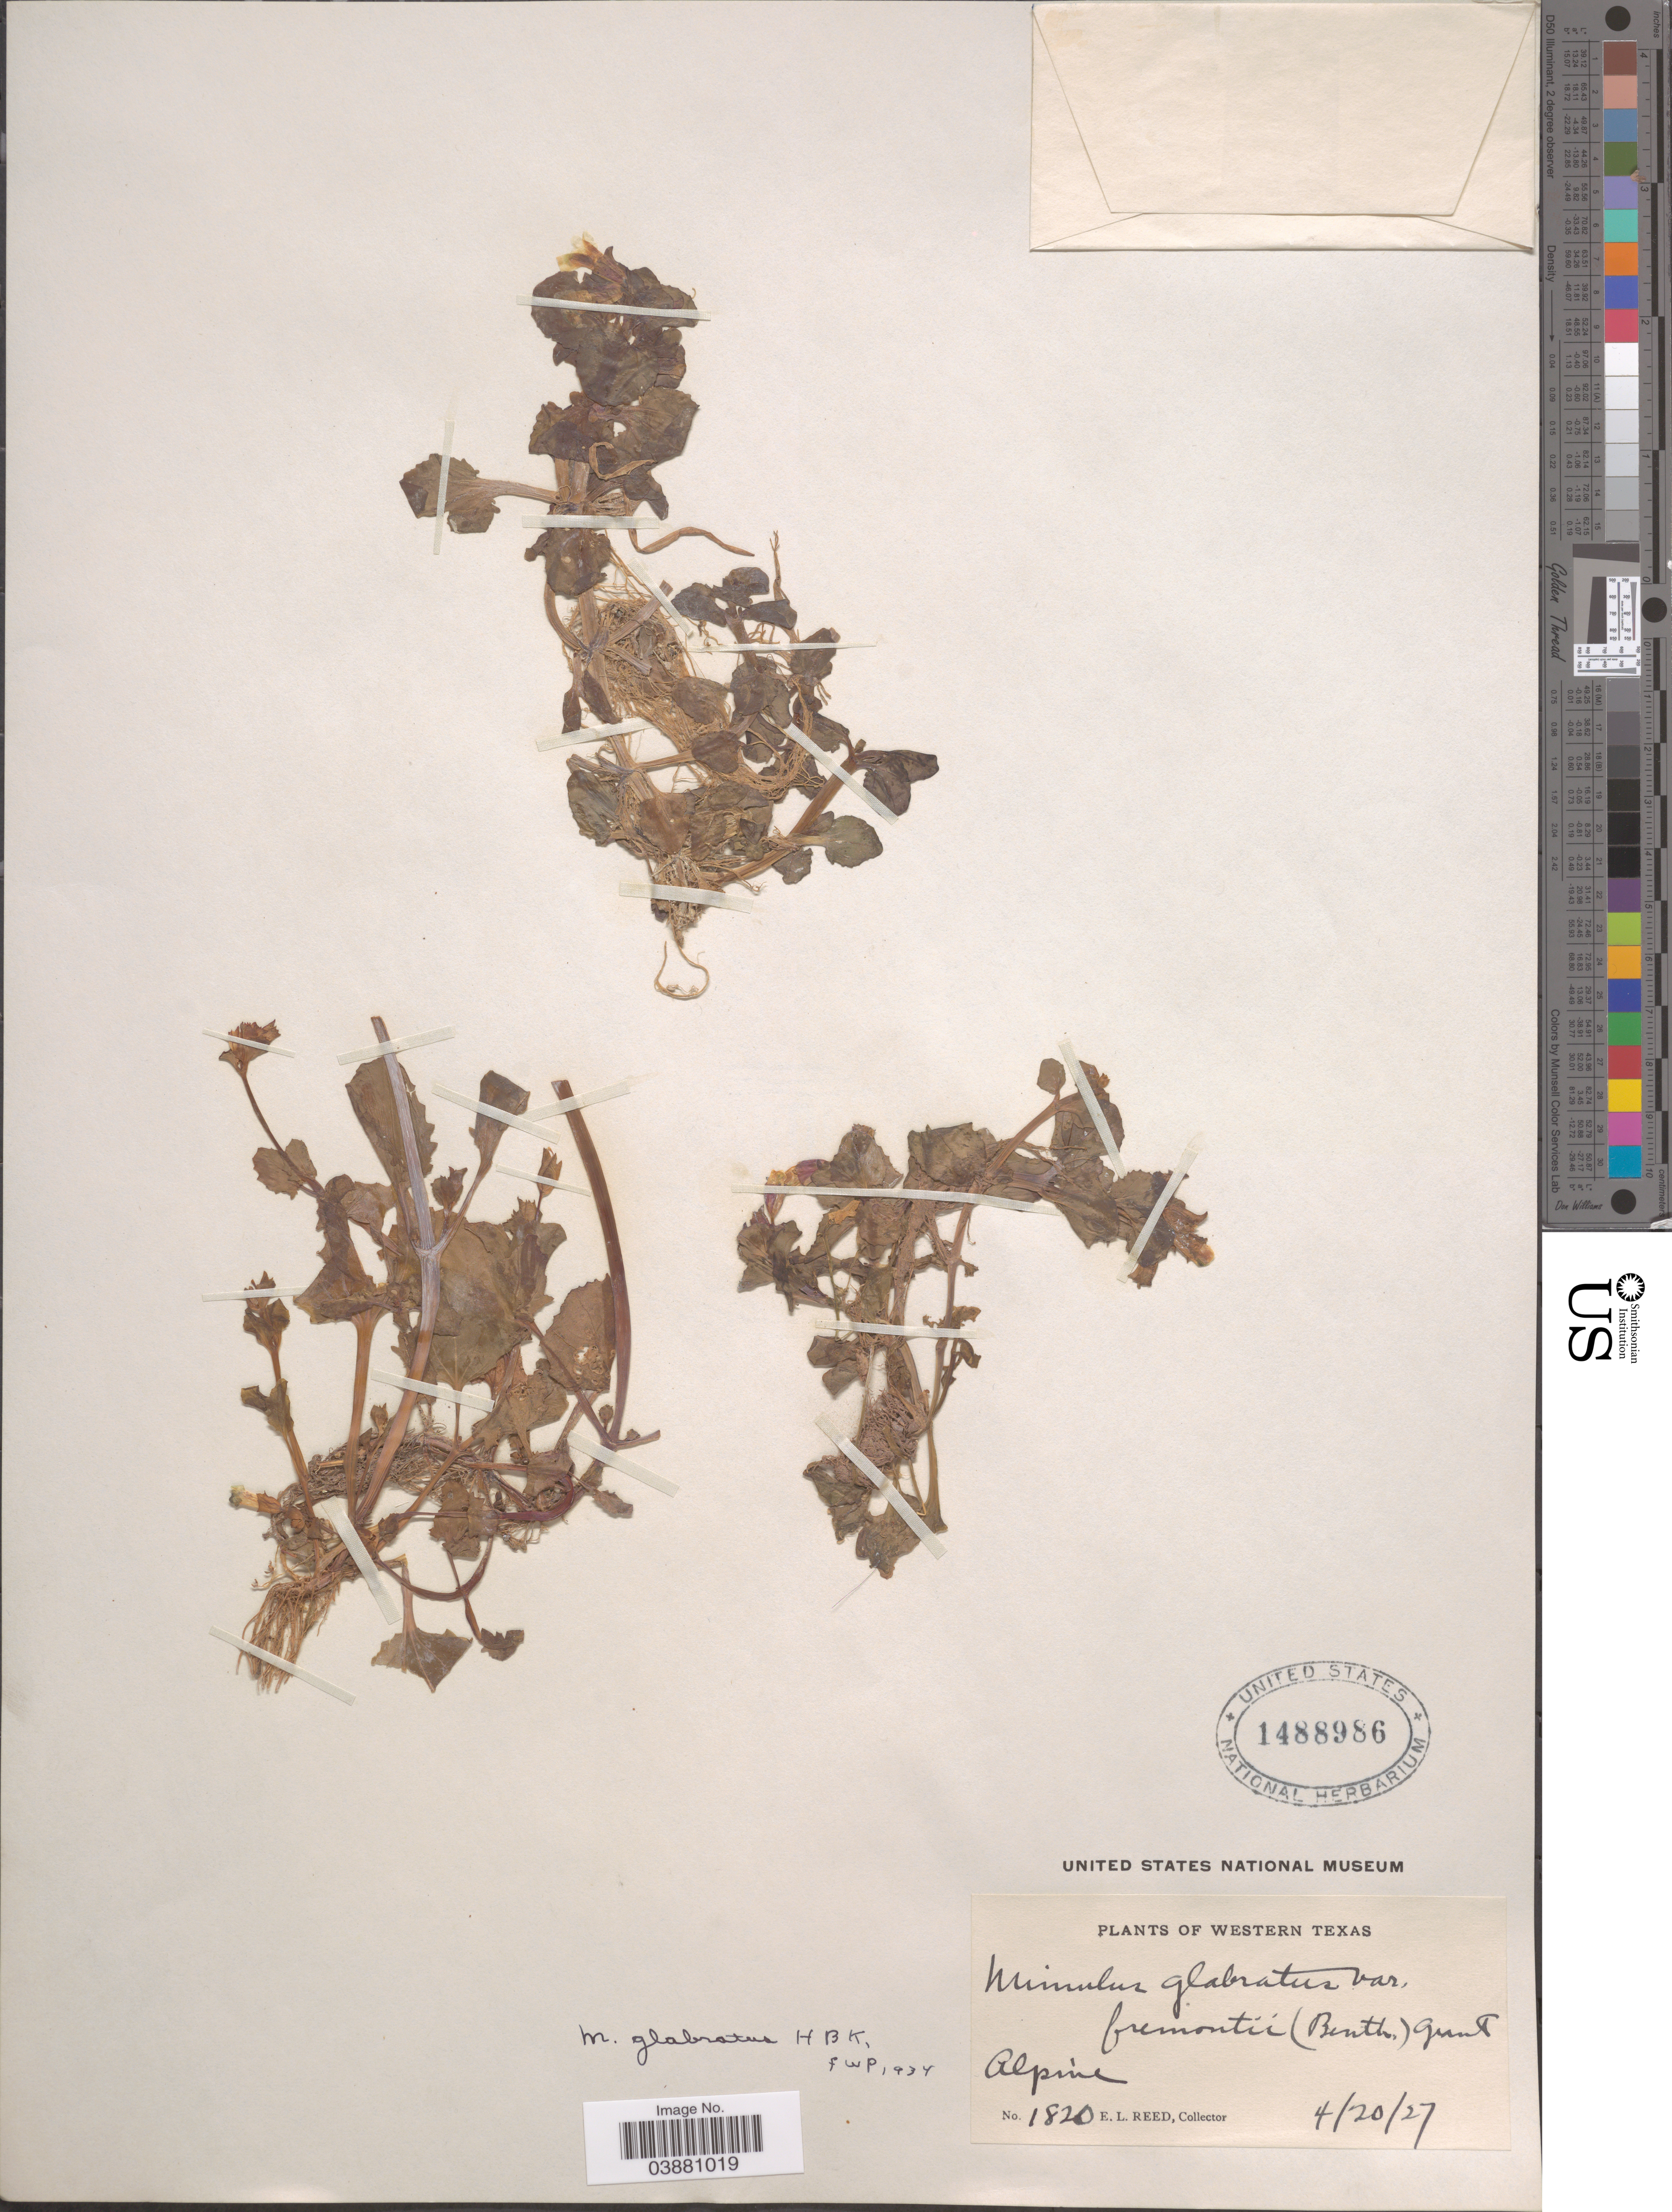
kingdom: Plantae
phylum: Tracheophyta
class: Magnoliopsida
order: Lamiales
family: Phrymaceae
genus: Mimulus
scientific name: Mimulus glabratus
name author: Kunth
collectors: E. Reed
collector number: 1820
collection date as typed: Transcribed d/m/y: 20/4/27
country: United States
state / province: Texas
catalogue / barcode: US 1488986